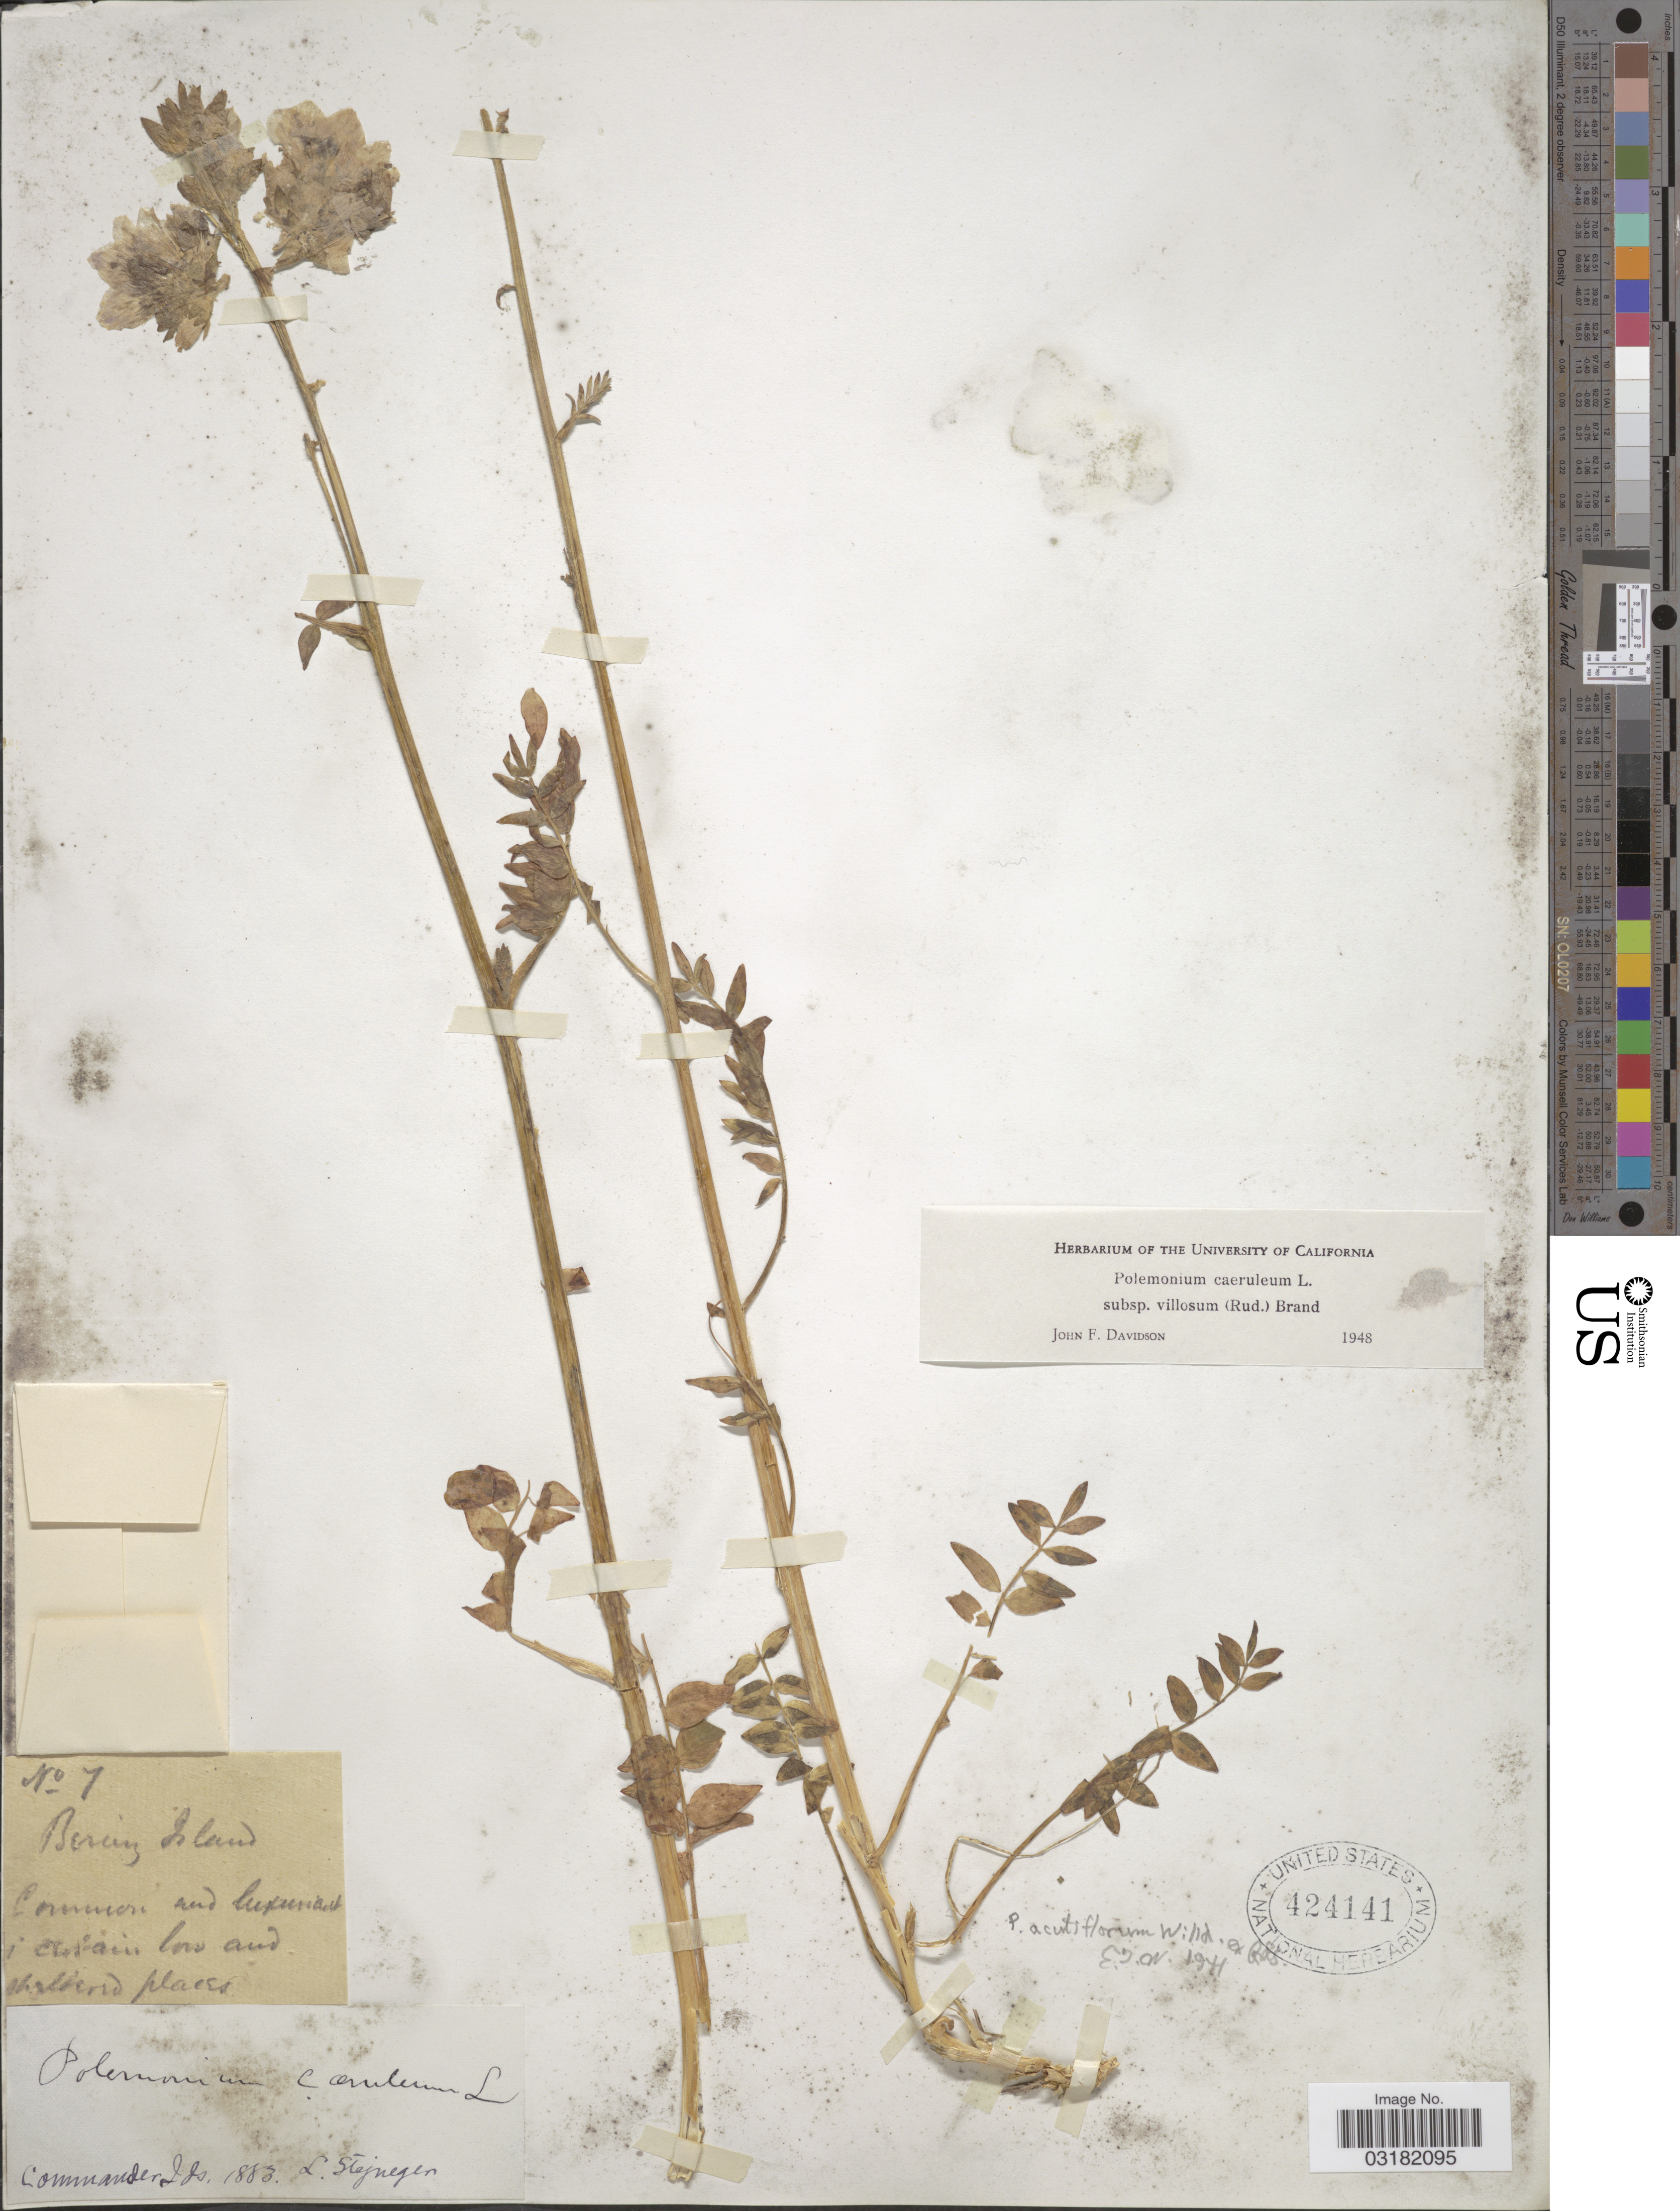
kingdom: Plantae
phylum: Tracheophyta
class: Magnoliopsida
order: Ericales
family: Polemoniaceae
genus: Polemonium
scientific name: Polemonium caeruleum subsp. villosum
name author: (Rudolph ex Georgi) Brand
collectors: L. Steijneger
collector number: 7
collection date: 1883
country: Russian Federation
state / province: Kamchatka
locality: Bering Island. Commander Ids.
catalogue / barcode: US 424141